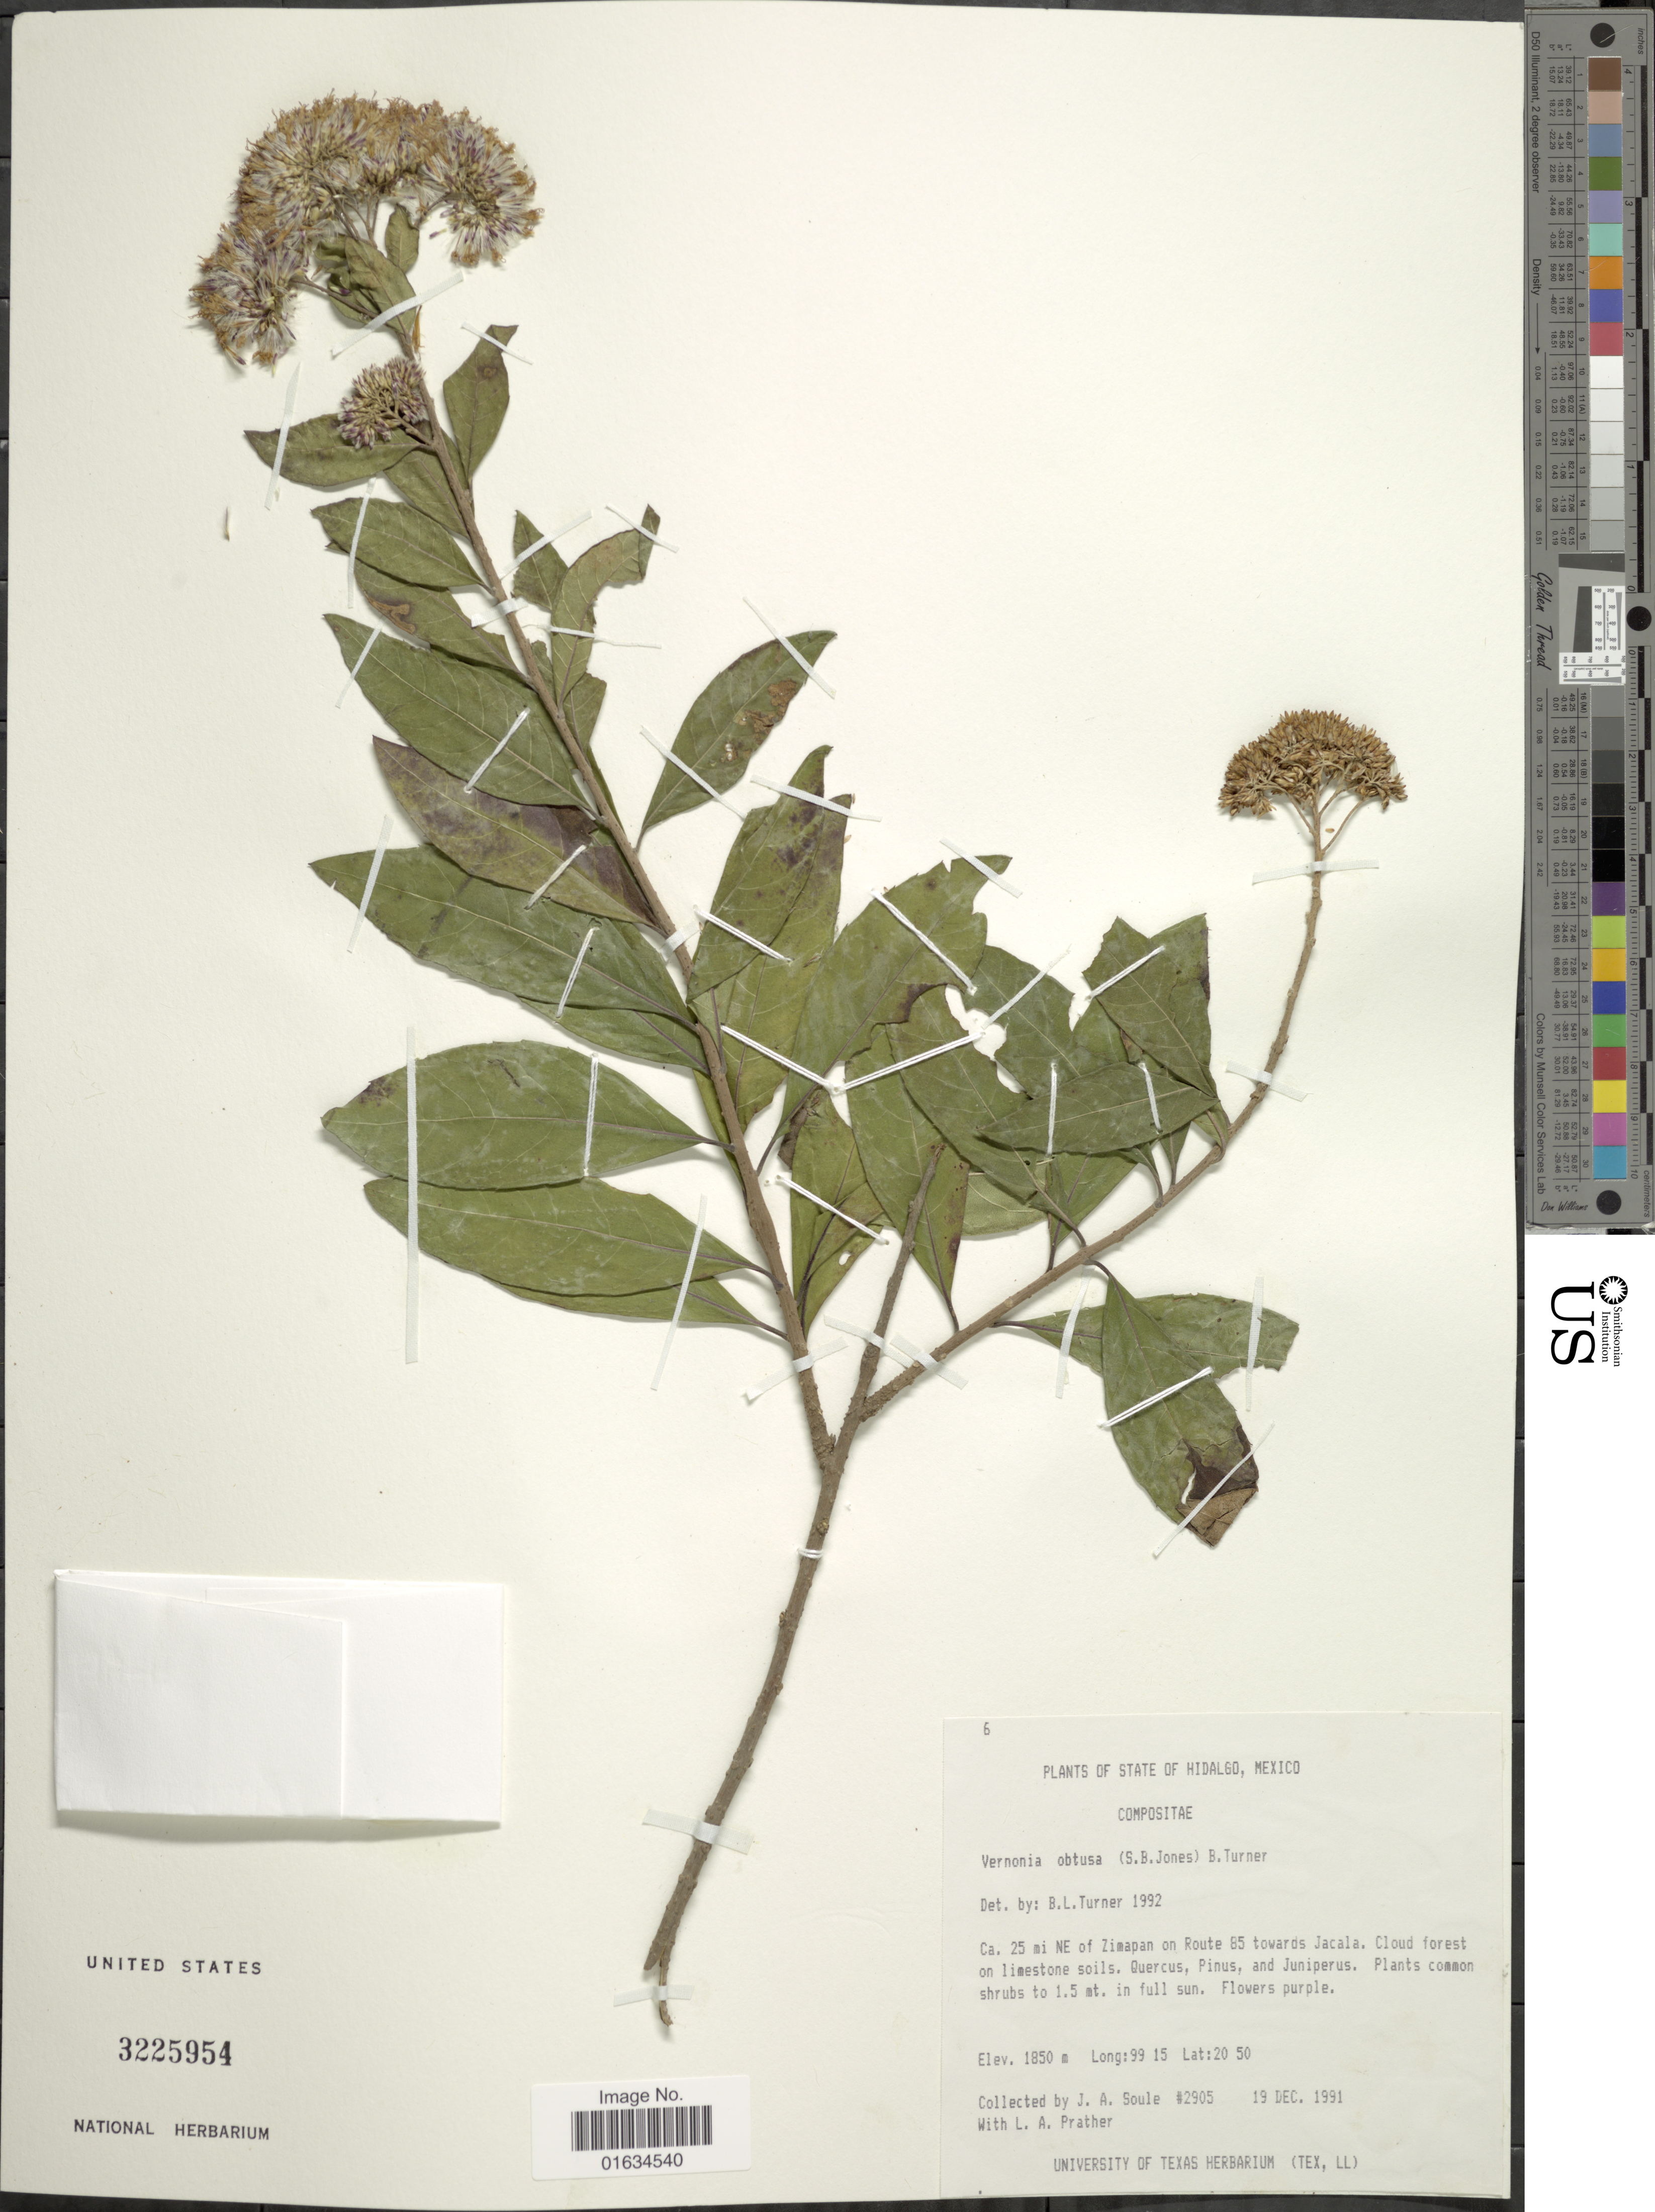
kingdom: Plantae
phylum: Tracheophyta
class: Magnoliopsida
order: Asterales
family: Asteraceae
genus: Vernonia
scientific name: Vernonia obtusa var. obtusa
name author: (Gleason) S.F. Blake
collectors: J. Soule & L. A. Prather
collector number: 2905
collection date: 1991-12-19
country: Mexico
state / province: Hidalgo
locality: Ca. 25 mi NE of Zimapan on Route 85 towards Jacala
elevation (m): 1850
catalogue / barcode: US 3225954